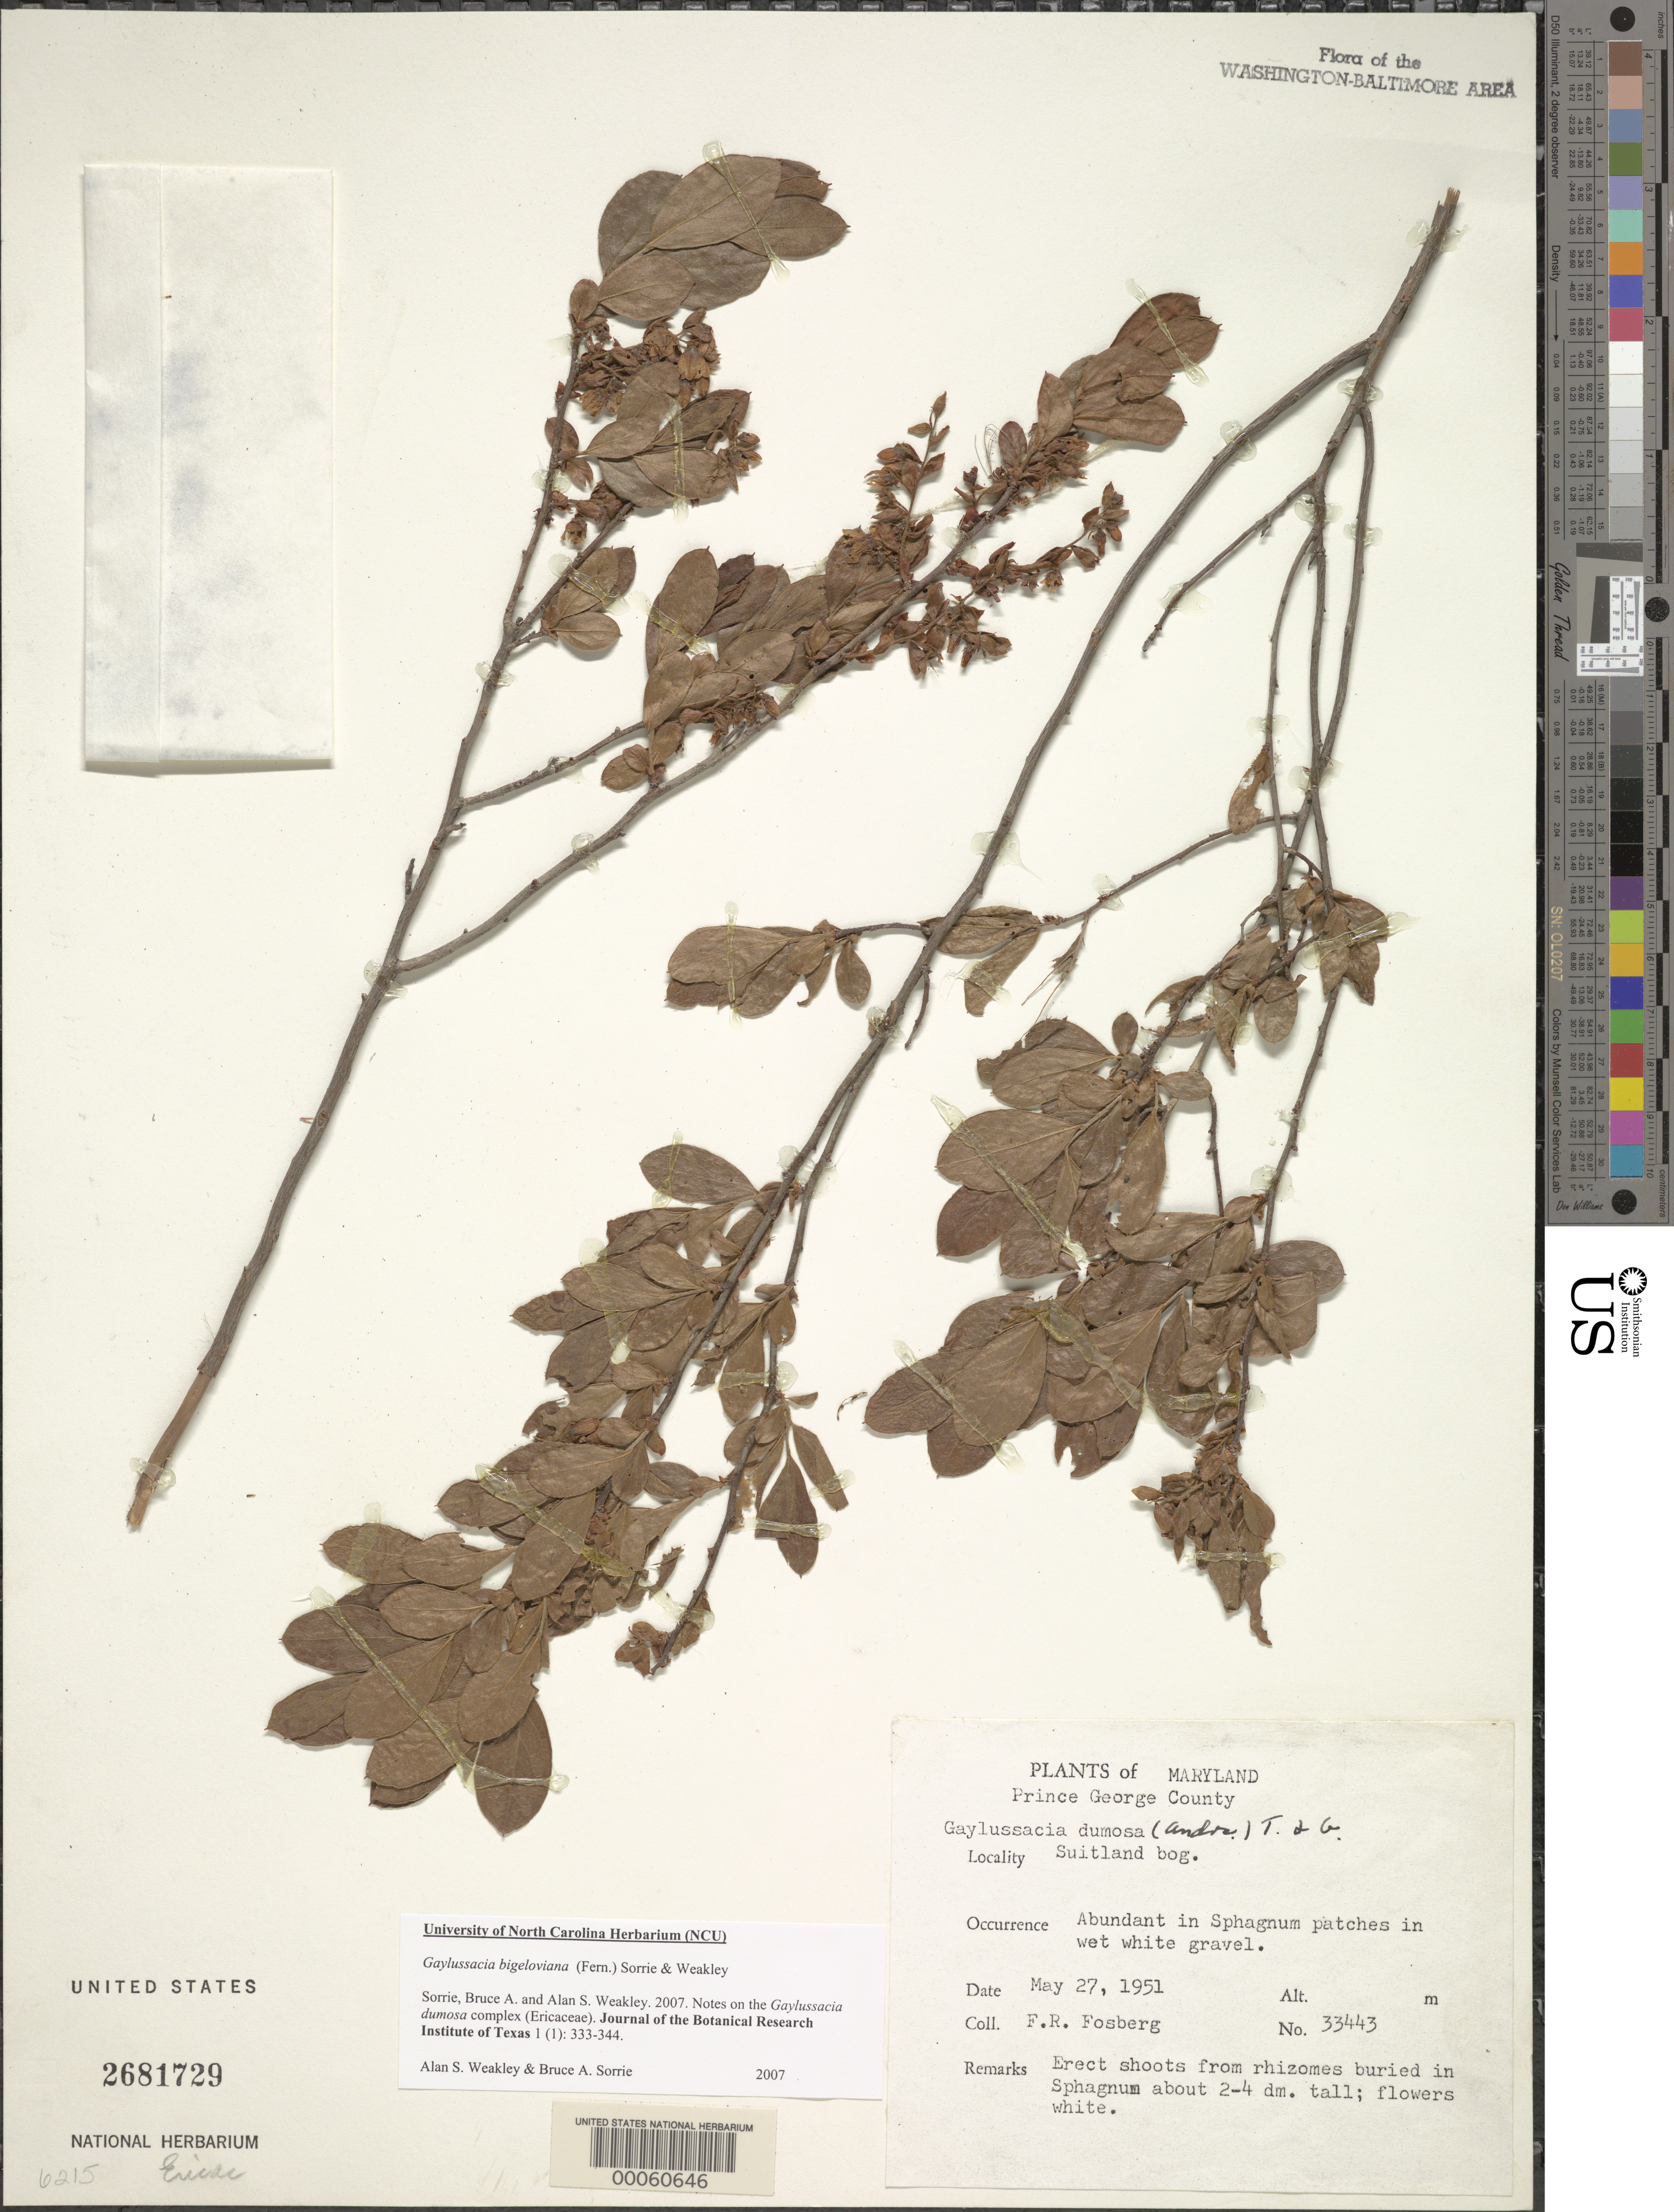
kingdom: Plantae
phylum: Tracheophyta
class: Magnoliopsida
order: Ericales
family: Ericaceae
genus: Gaylussacia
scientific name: Gaylussacia dumosa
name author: (Andrews) Torr. & A. Gray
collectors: F. R. Fosberg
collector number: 33443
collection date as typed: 27 May 1951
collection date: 1951-05-27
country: United States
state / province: Maryland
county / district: Prince George's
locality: Suitland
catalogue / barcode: US 2681729